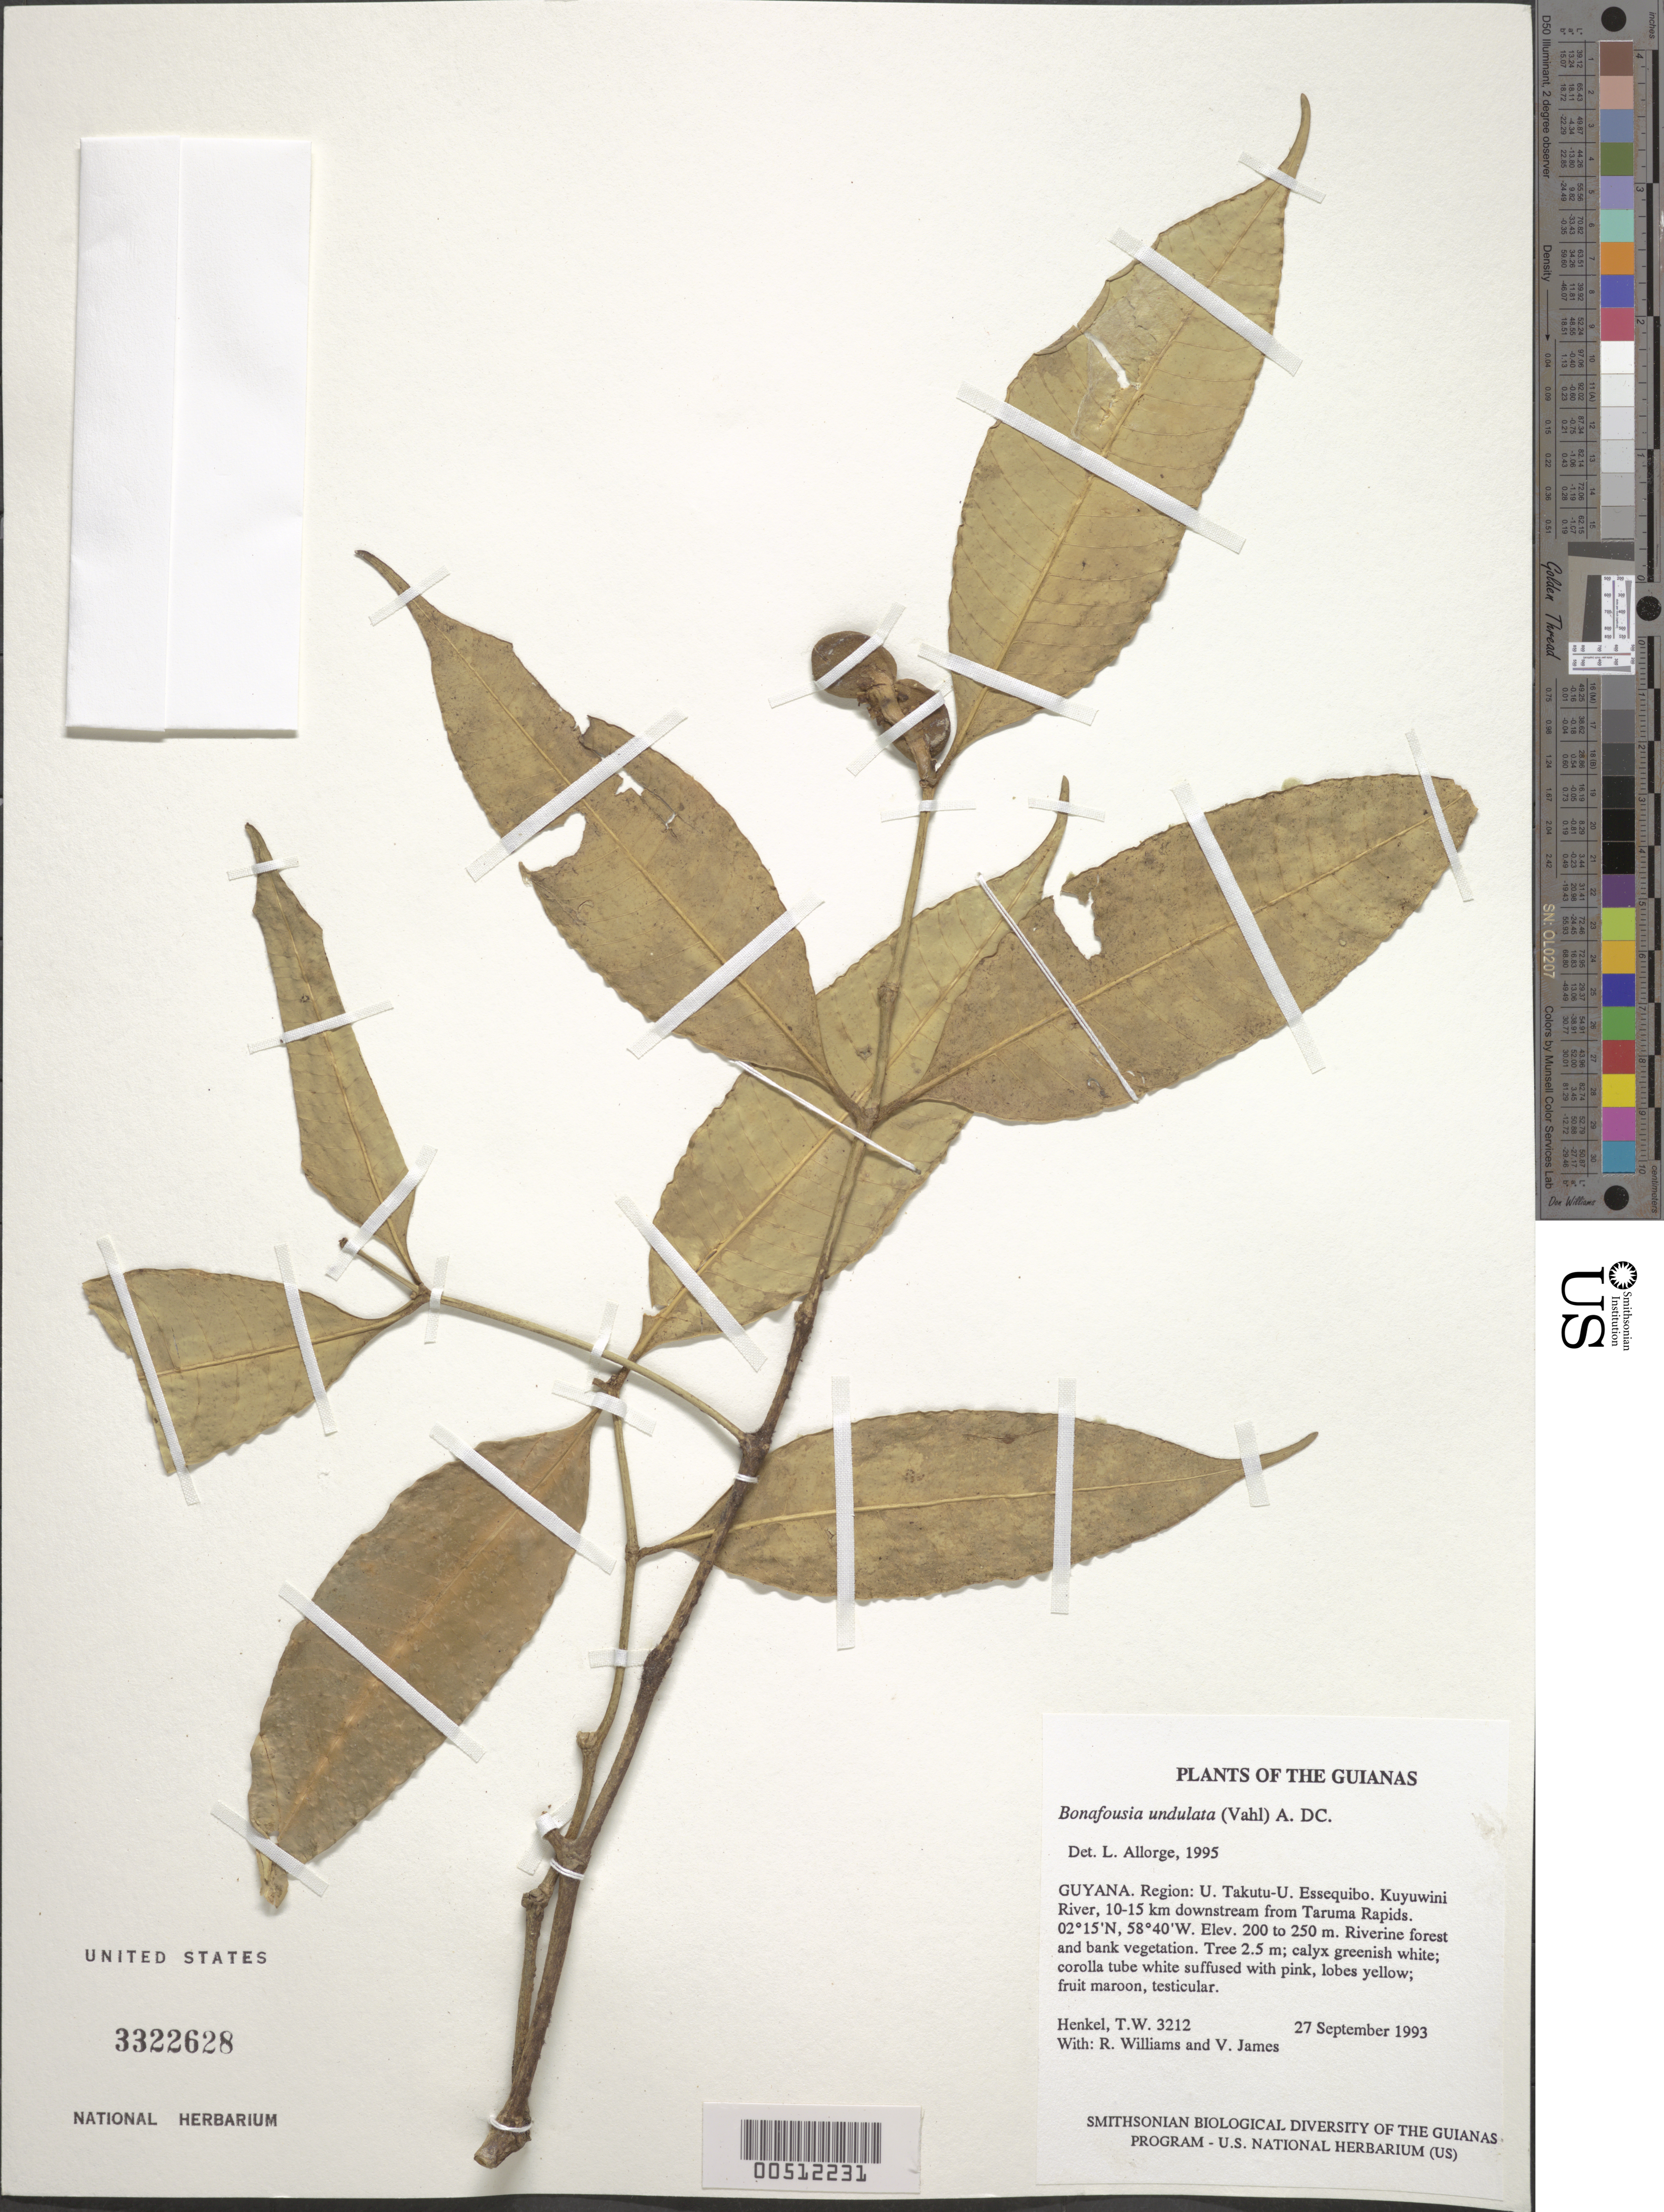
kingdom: Plantae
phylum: Tracheophyta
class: Magnoliopsida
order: Gentianales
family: Apocynaceae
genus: Bonafousia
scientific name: Bonafousia undulata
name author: (Vahl) A. DC.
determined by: Allorge, L.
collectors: T. Henkel, R. Williams & V. James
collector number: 3212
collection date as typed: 27 September 1993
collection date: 1993-09-27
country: Guyana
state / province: U. Takutu-U. Essequibo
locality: Kuyuwini River, 10-15 km downstream from Taruma Rapids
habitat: Riverine forest and bank vegetation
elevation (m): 200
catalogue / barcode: US 3322628